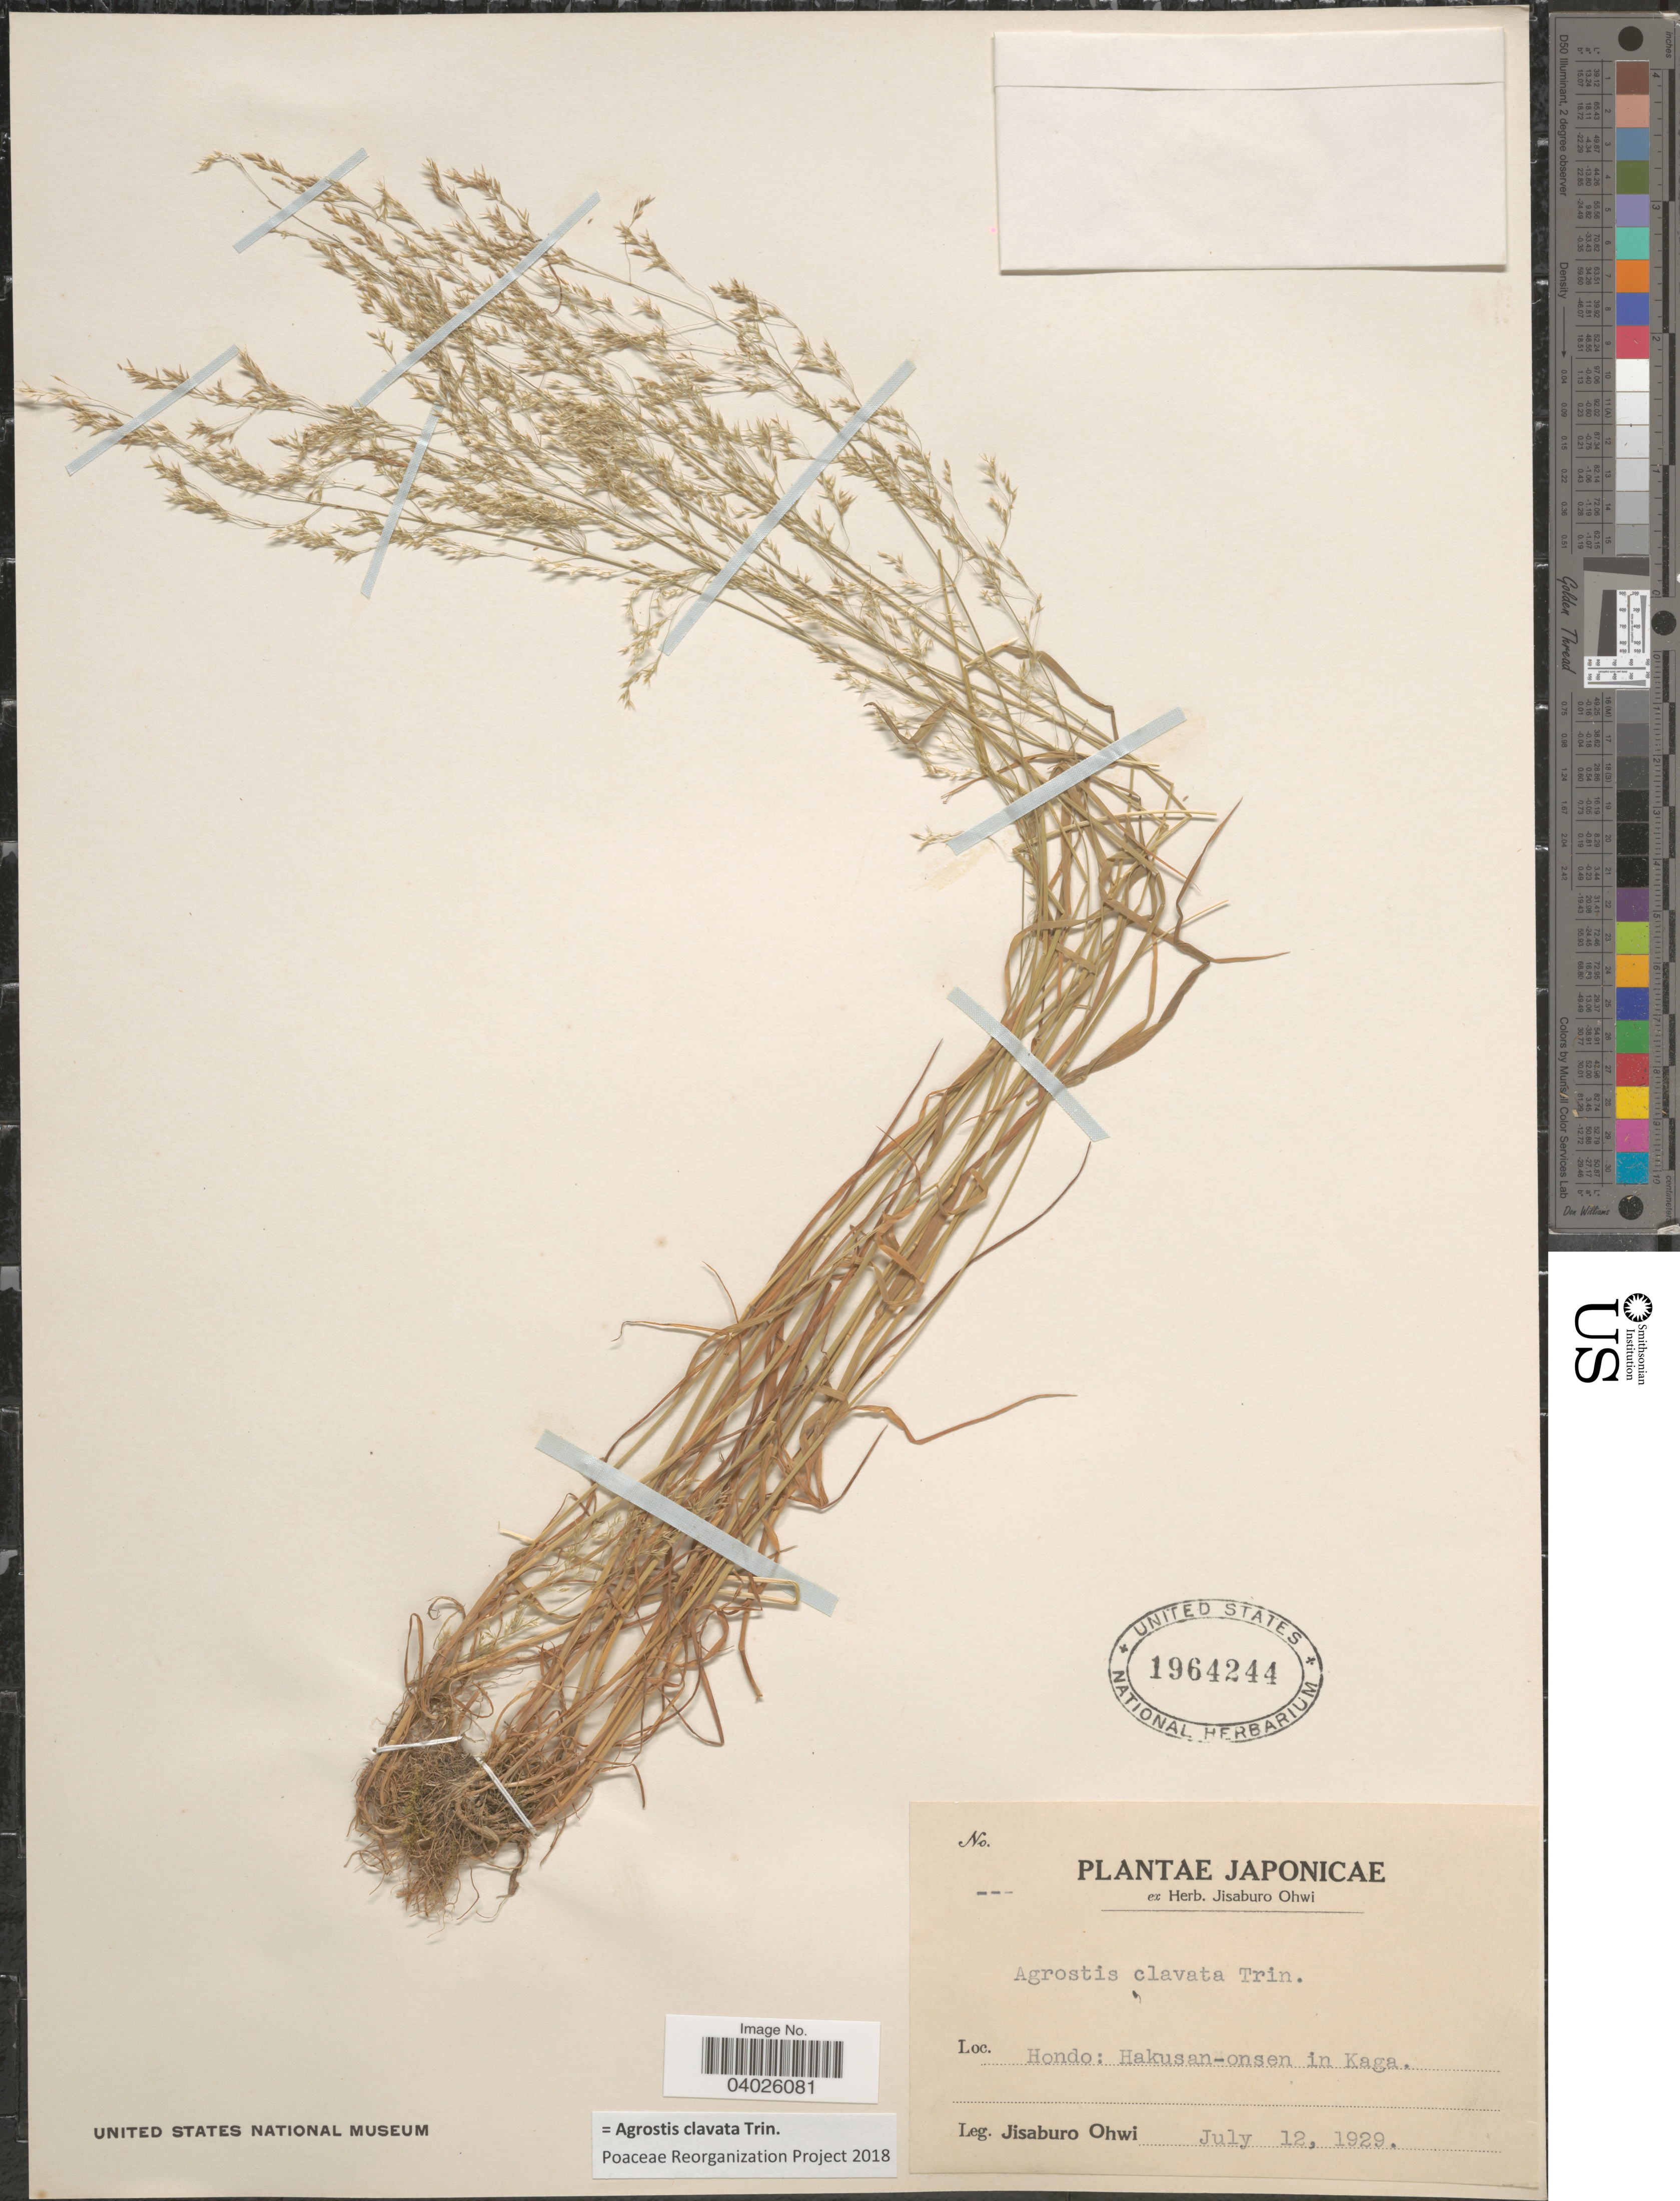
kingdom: Plantae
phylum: Tracheophyta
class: Liliopsida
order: Poales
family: Poaceae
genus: Agrostis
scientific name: Agrostis clavata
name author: Trin.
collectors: J. Ohwi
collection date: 1929-07-12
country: Japan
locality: Hondo: Hakusan-onsen in Kaga.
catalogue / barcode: US 1964244